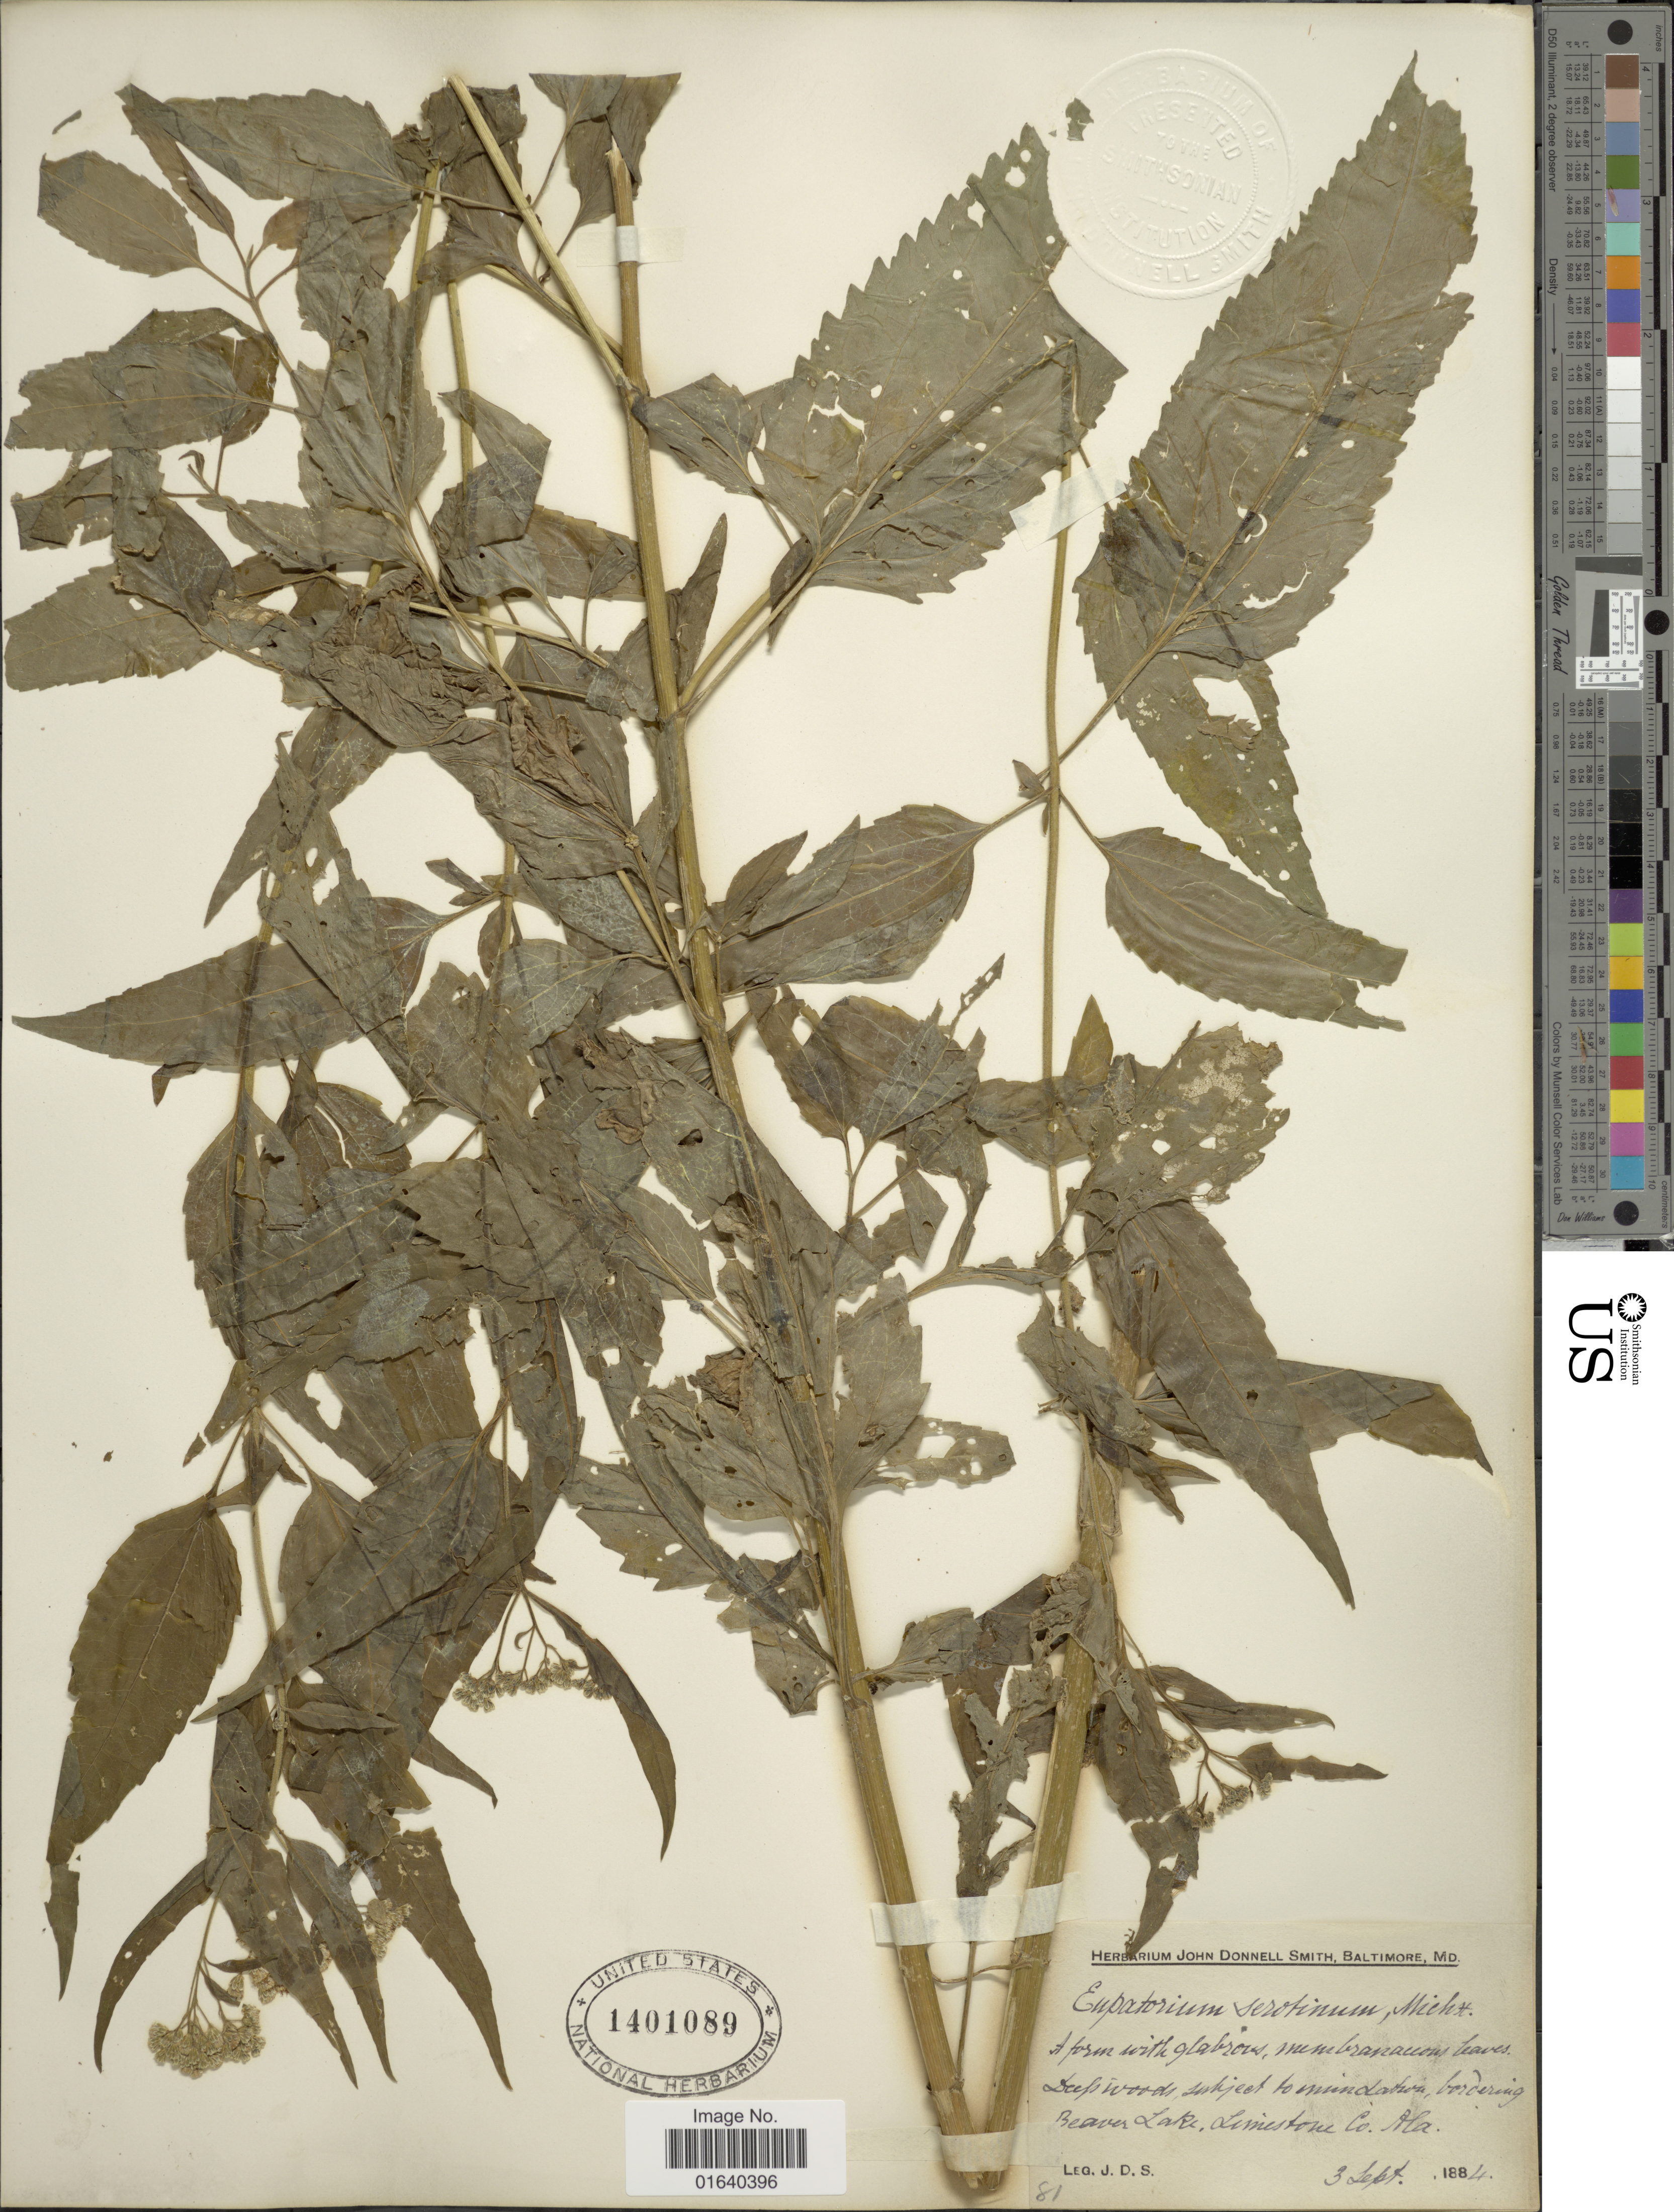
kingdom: Plantae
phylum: Tracheophyta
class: Magnoliopsida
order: Asterales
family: Asteraceae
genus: Eupatorium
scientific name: Eupatorium serotinum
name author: Michx.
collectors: J. Donnell Smith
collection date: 1884-09-03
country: United States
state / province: Alabama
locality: Bordering Beaver Lake, Limestone Co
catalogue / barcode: US 1401089